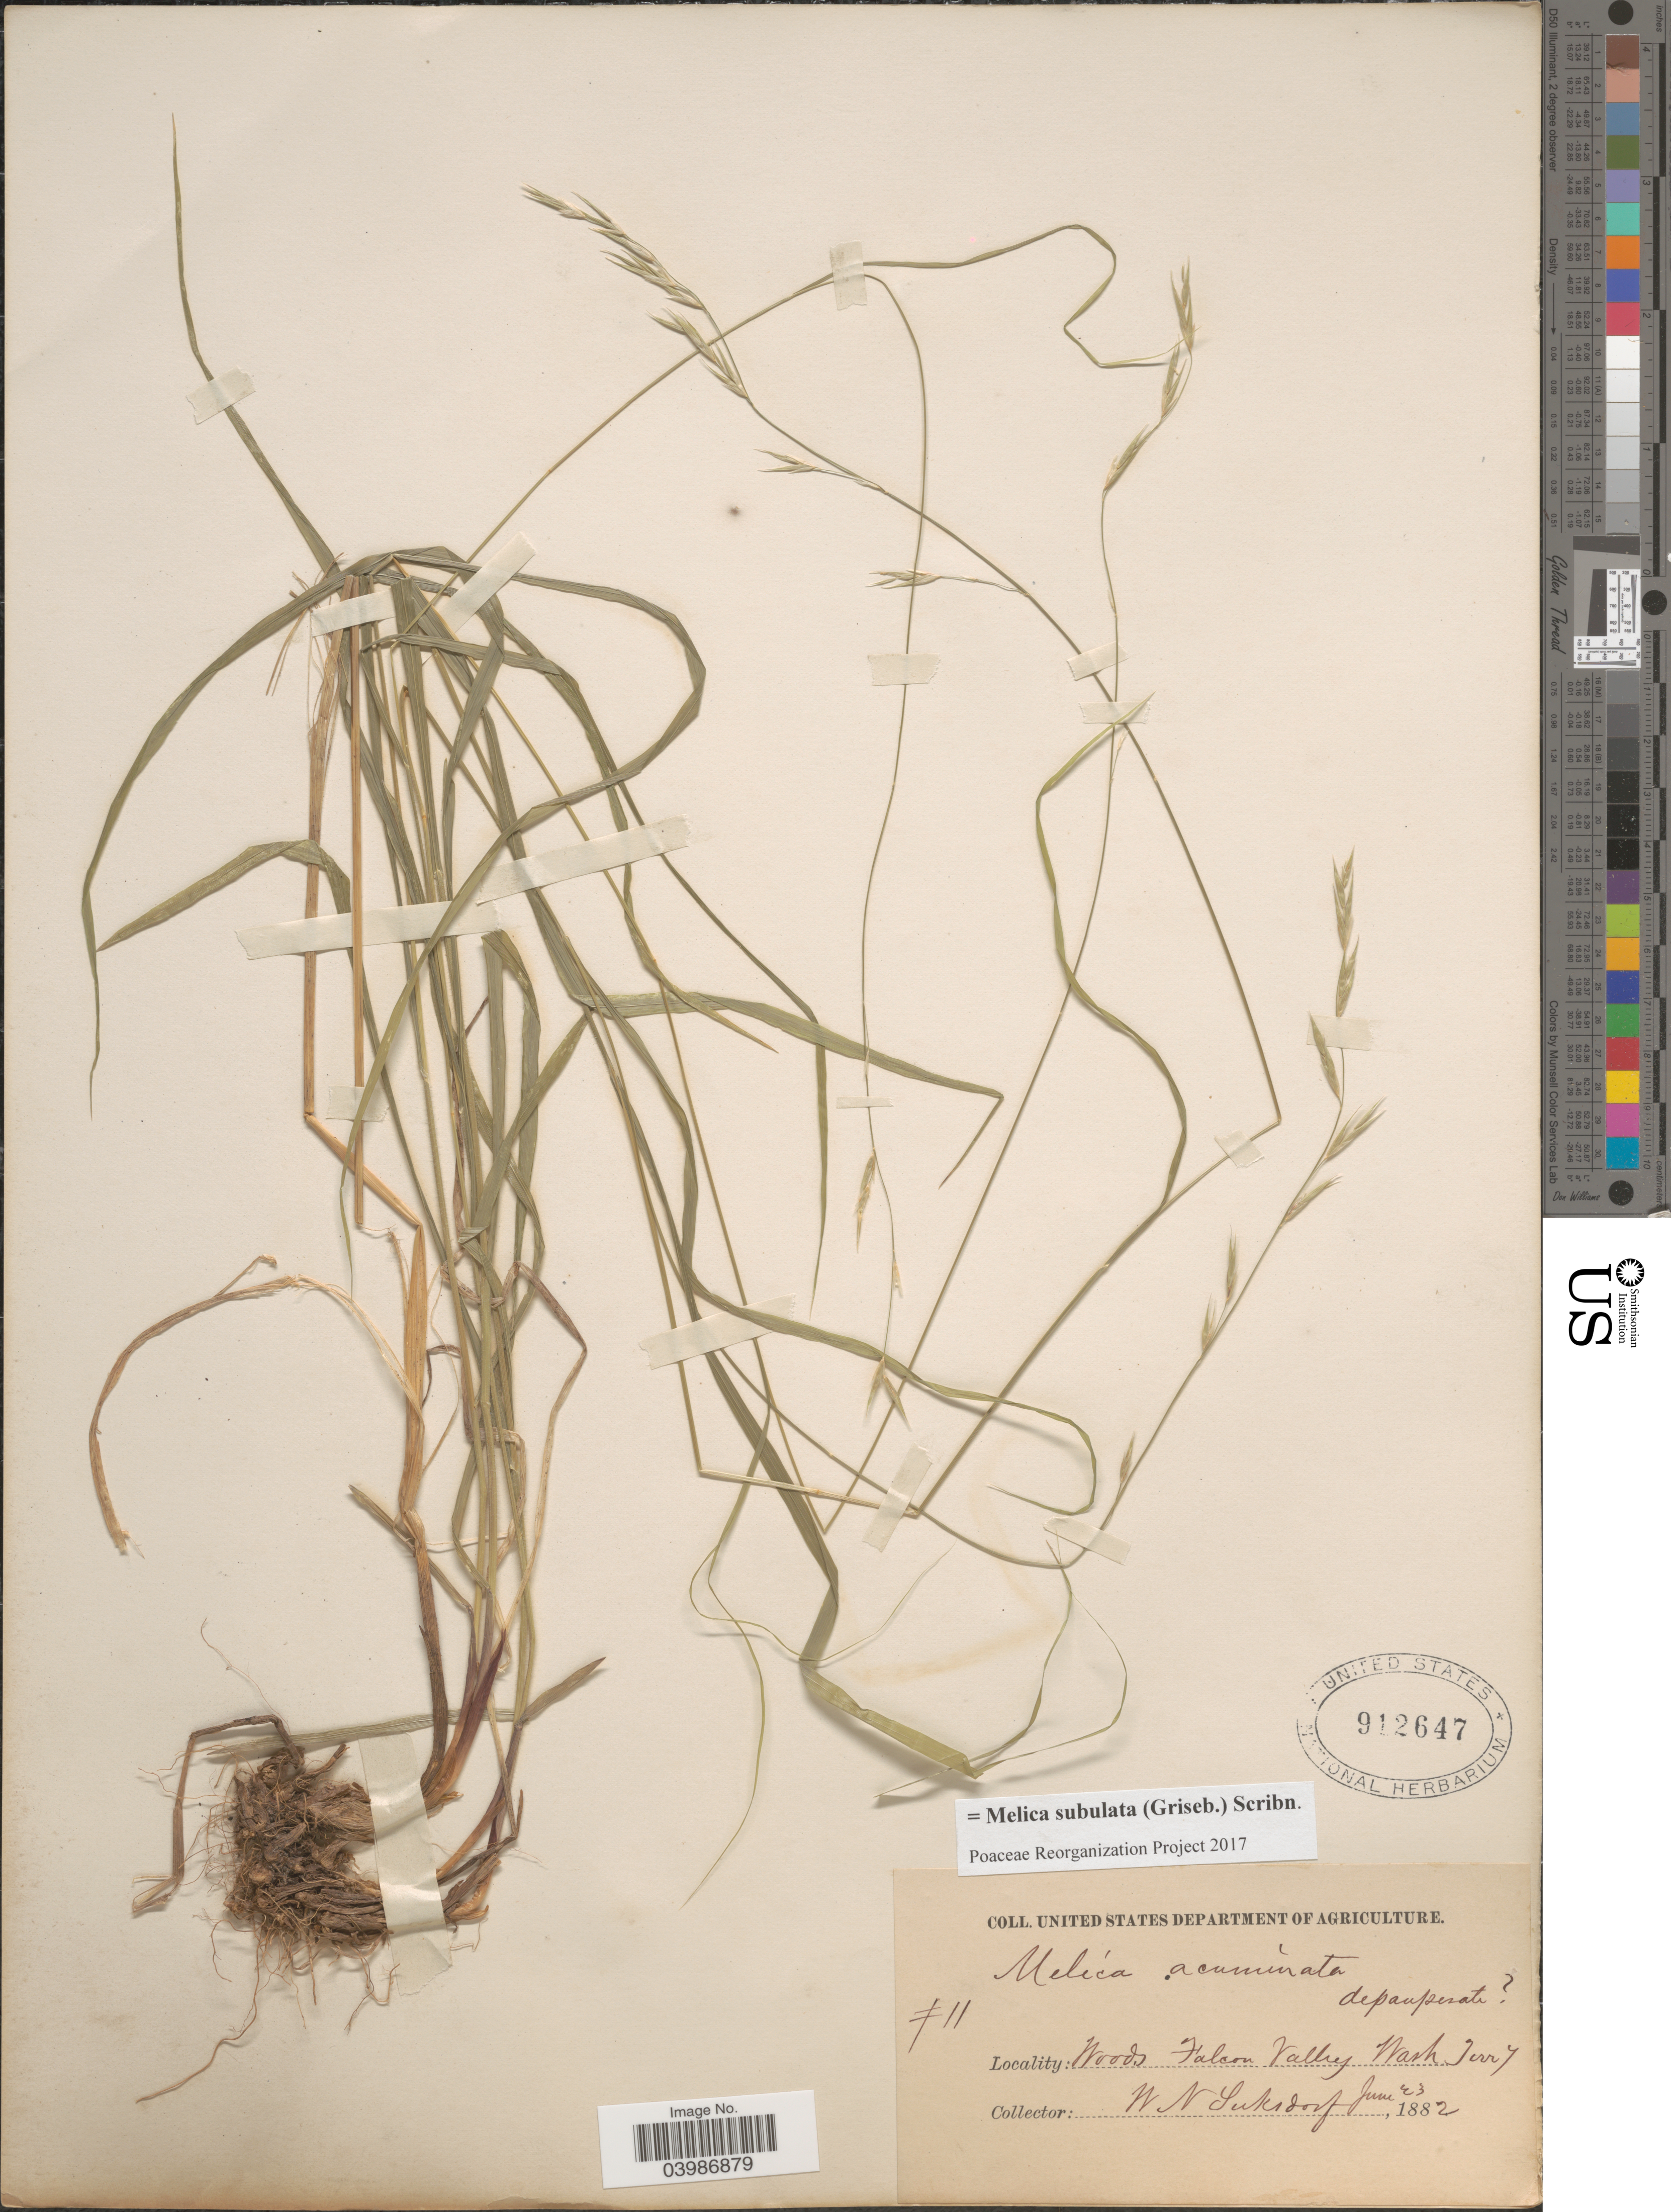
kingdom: Plantae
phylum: Tracheophyta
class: Liliopsida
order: Poales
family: Poaceae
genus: Melica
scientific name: Melica subulata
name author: (Griseb.) Scribn.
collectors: W. N. Suksdorf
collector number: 11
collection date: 1882-06-23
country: United States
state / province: Washington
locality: Falcon Valley.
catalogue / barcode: US 912647